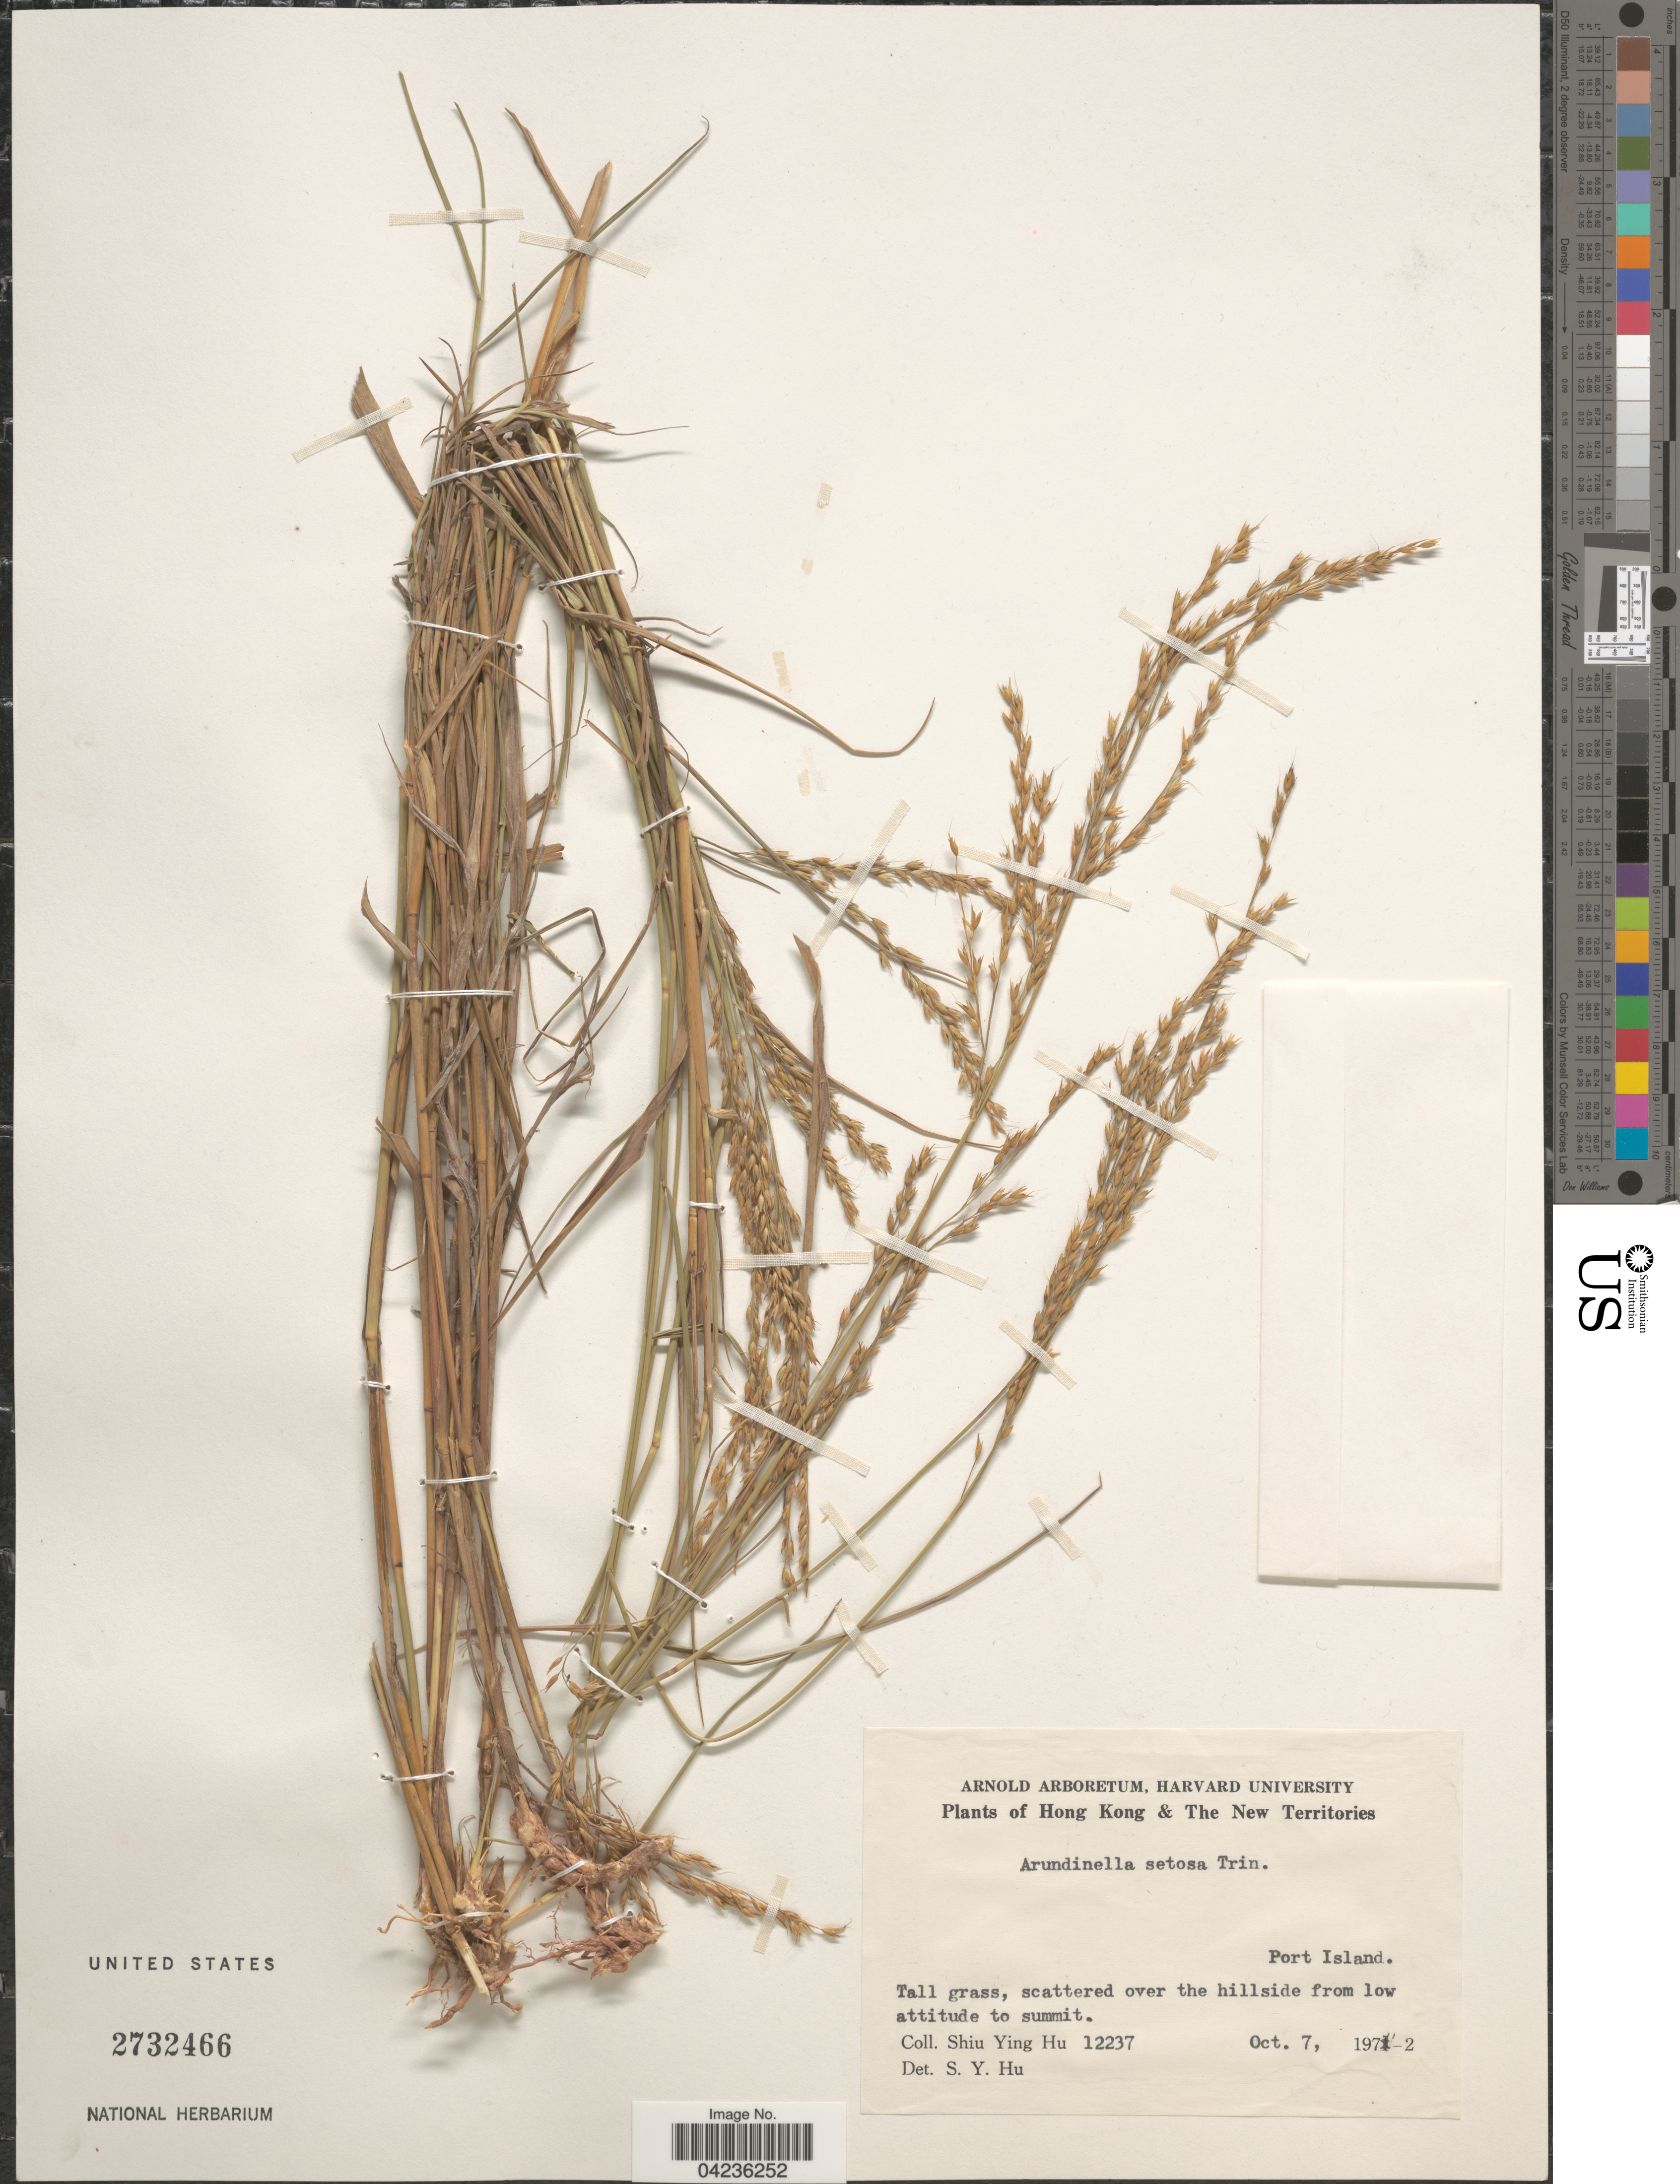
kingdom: Plantae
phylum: Tracheophyta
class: Liliopsida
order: Poales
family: Poaceae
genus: Arundinella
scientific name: Arundinella setosa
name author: Trin.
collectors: S. Y. Hu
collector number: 12237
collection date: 1972-10-07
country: China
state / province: Hong Kong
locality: Hong Kong & The New Territories. Port Island.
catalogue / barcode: US 2732466